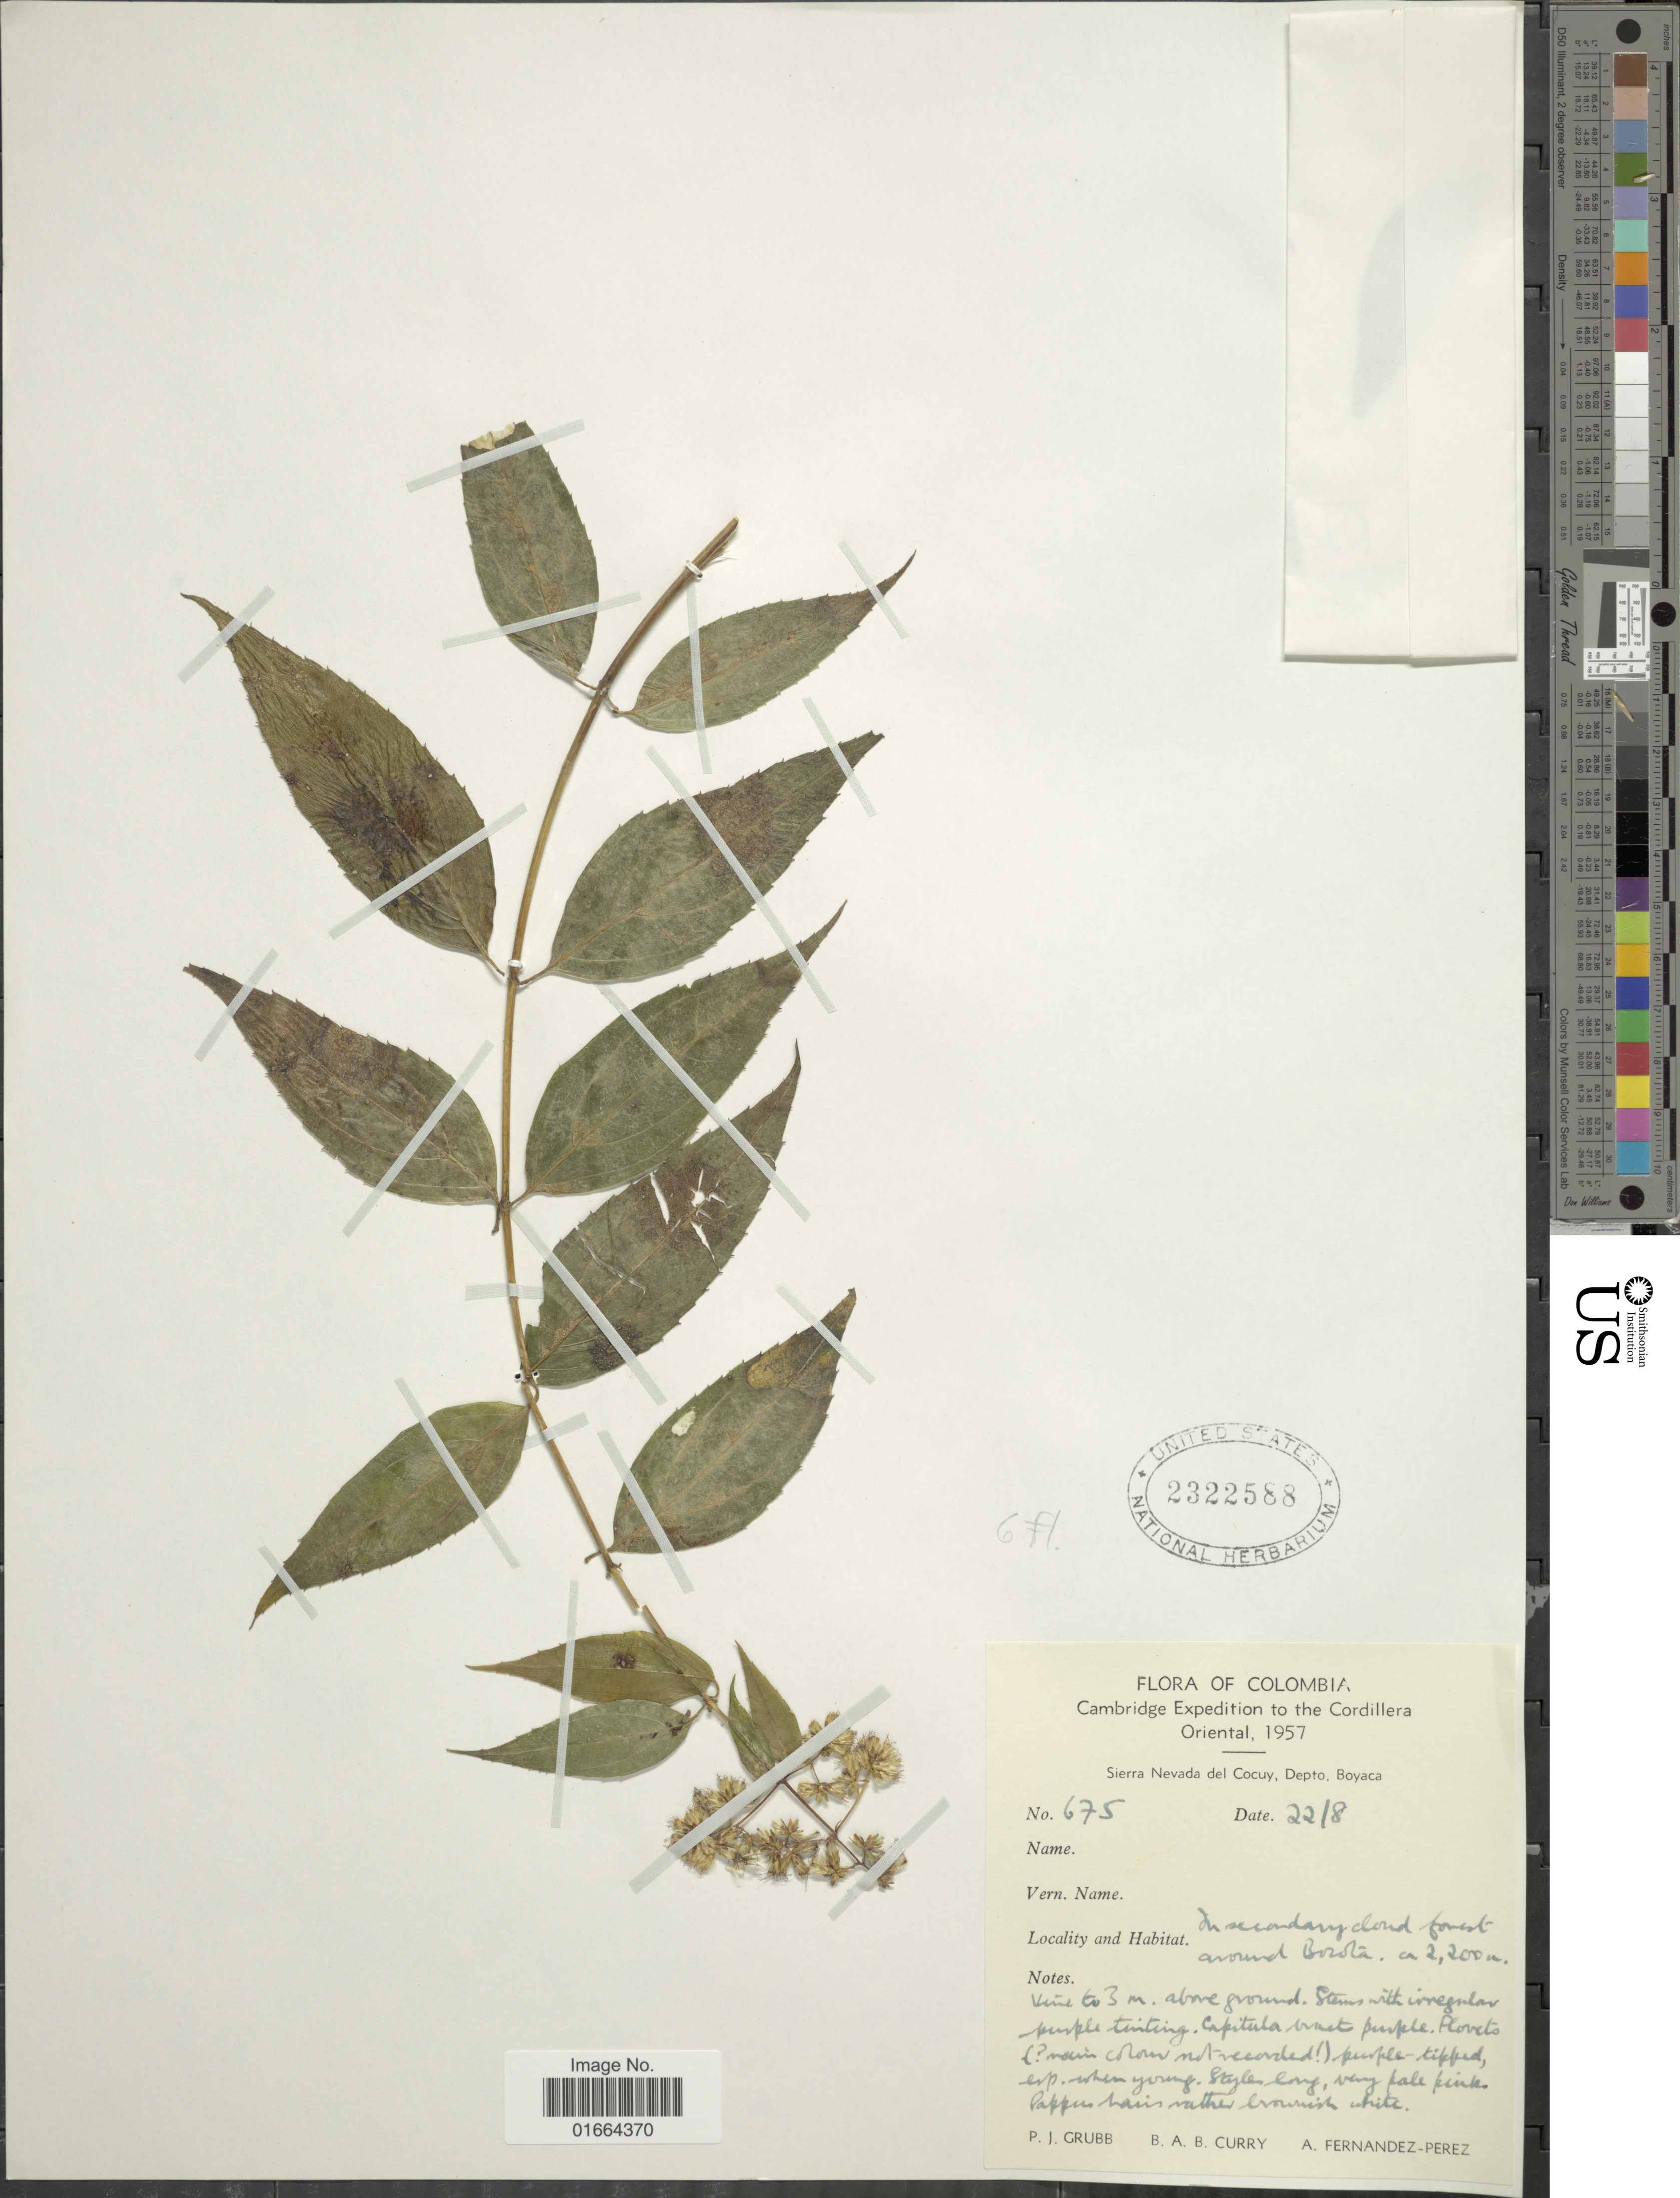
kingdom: Plantae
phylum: Tracheophyta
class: Magnoliopsida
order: Asterales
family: Asteraceae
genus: Asplundianthus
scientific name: Asplundianthus sp.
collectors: P. J. Grubb, B. Curry & A. Fernández-Pérez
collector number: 675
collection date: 1957-08-22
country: Colombia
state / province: Boyacá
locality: To the Cordillera Oriental, Sierra Nevada del Cocuy, Depto. Boyaca, In secondary forest around Borota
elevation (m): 2200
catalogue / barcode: US 2322588